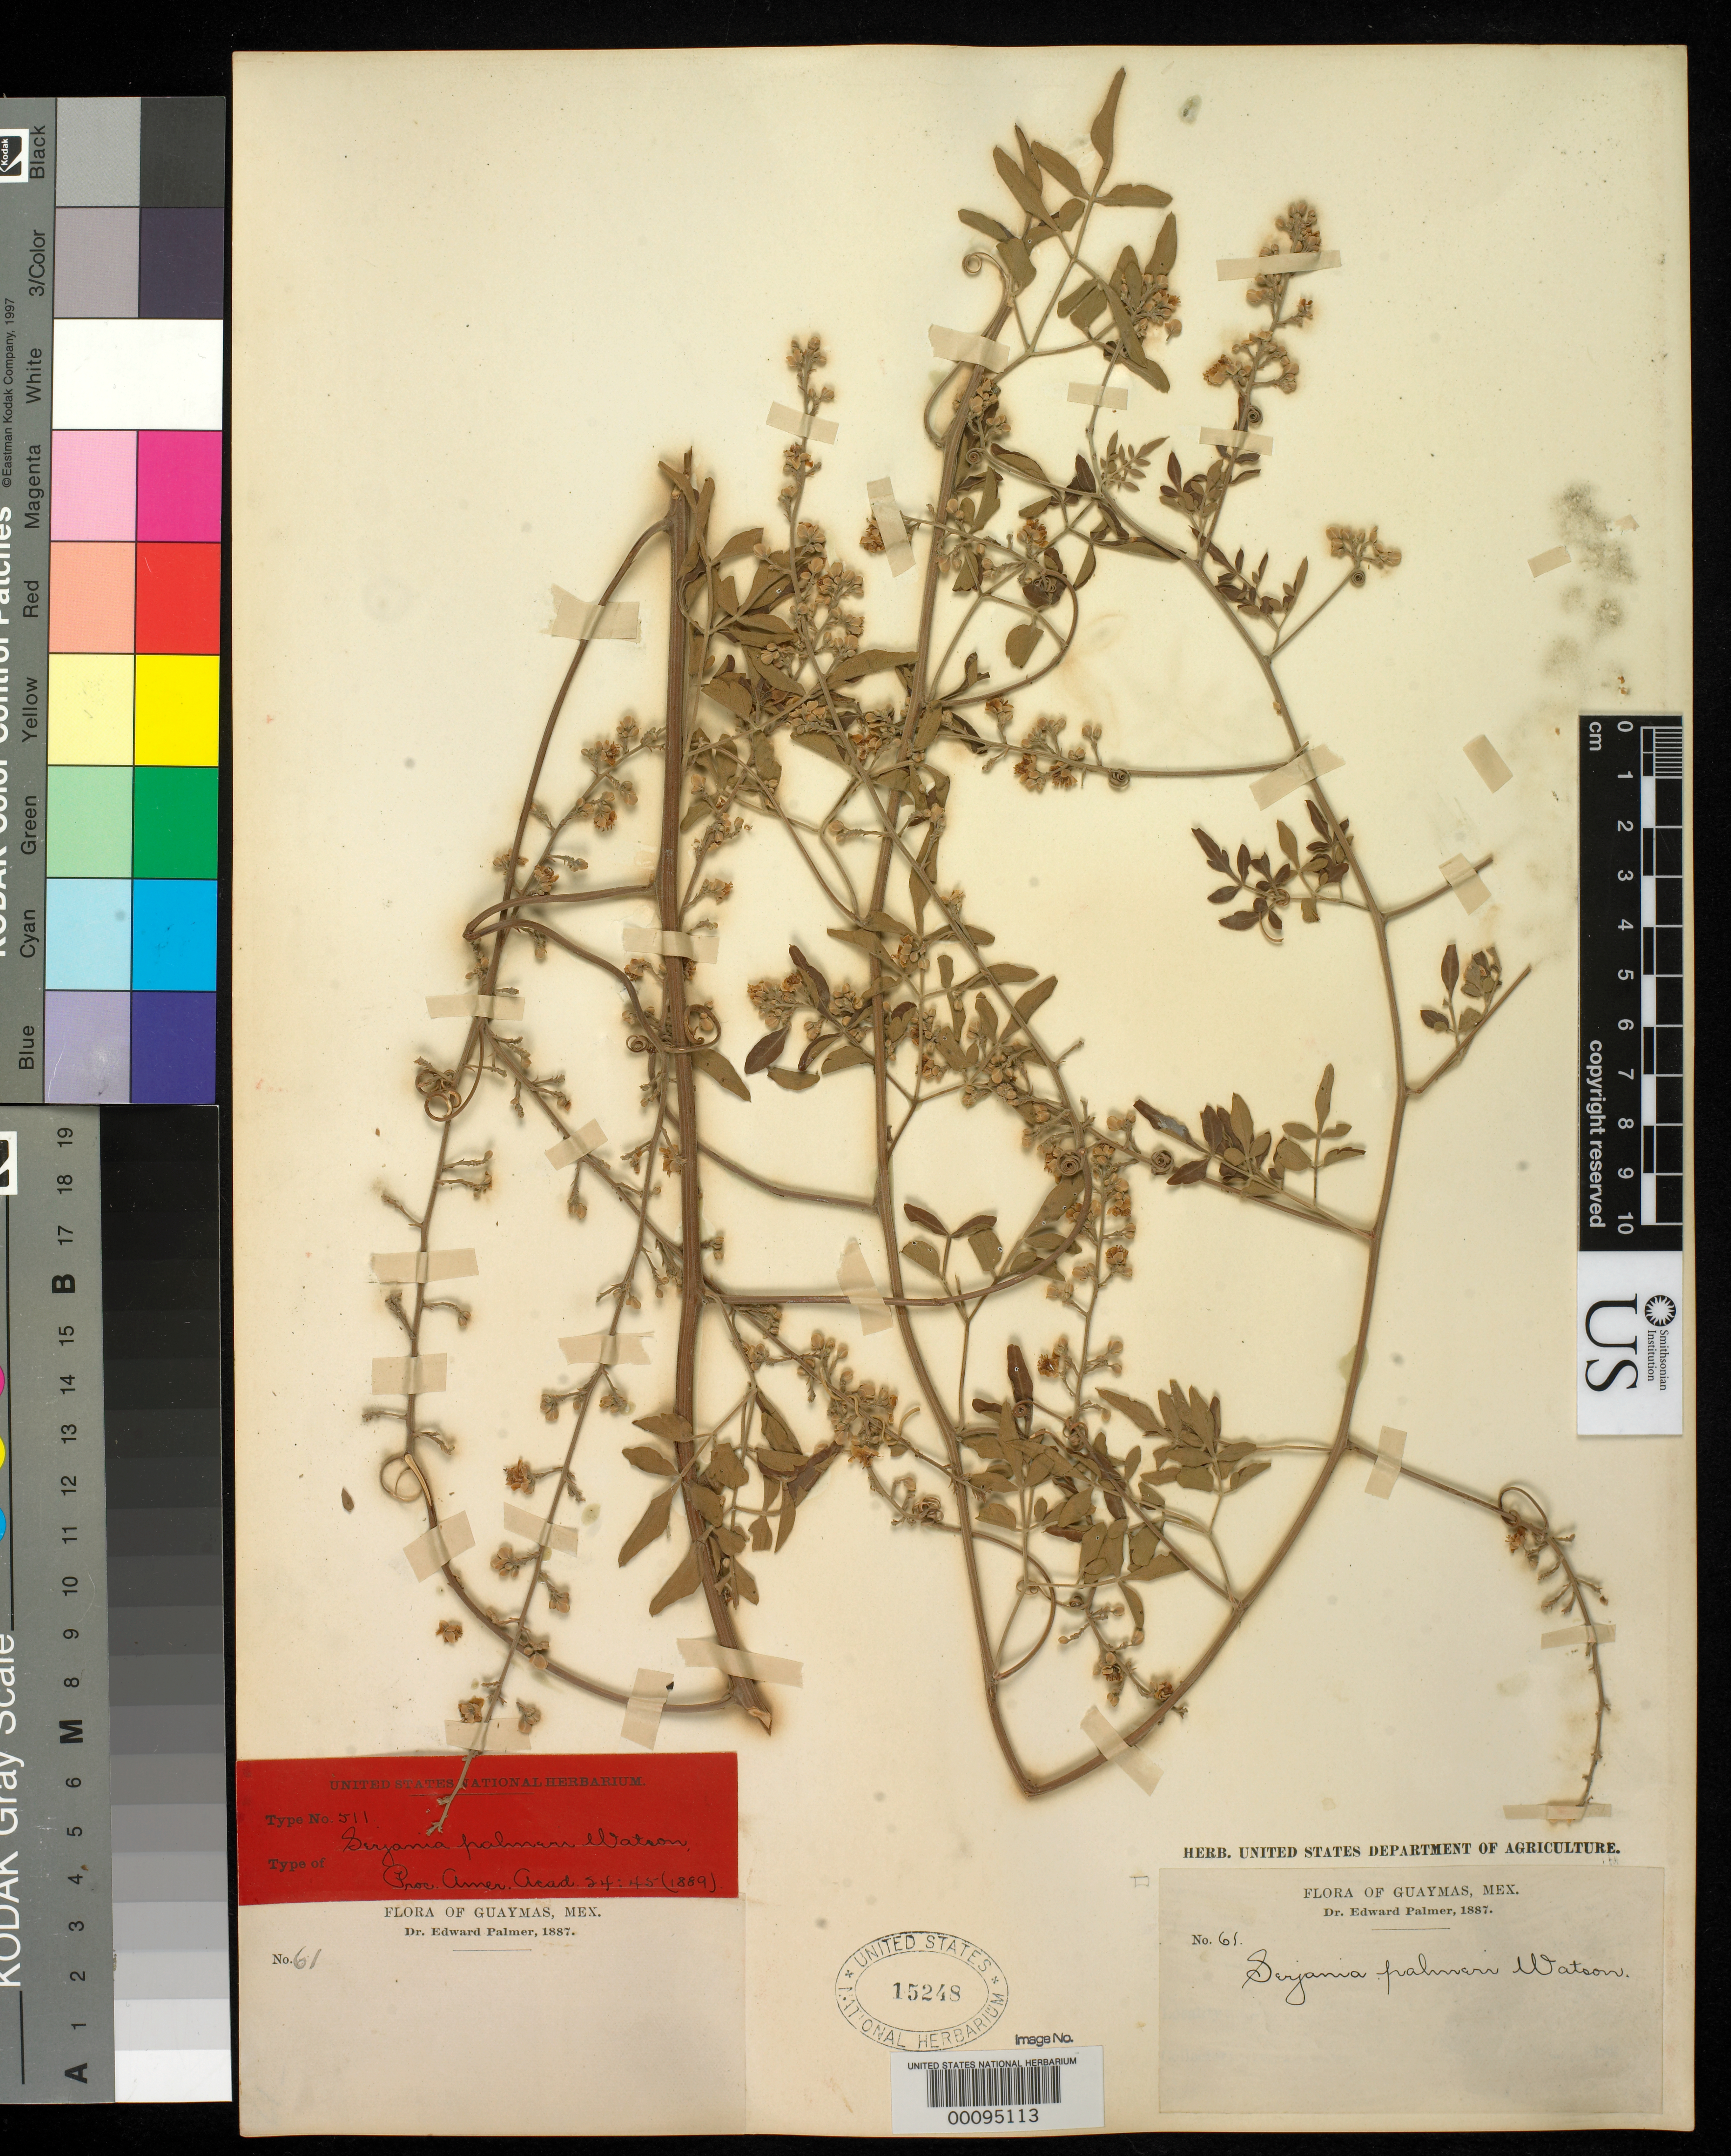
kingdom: Plantae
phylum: Tracheophyta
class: Magnoliopsida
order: Sapindales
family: Sapindaceae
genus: Serjania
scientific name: Serjania palmeri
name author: S. Watson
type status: Type Collection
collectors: E. Palmer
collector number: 61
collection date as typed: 1887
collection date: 1887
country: Mexico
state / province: Sonora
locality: Guaymas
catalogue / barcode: US 15248